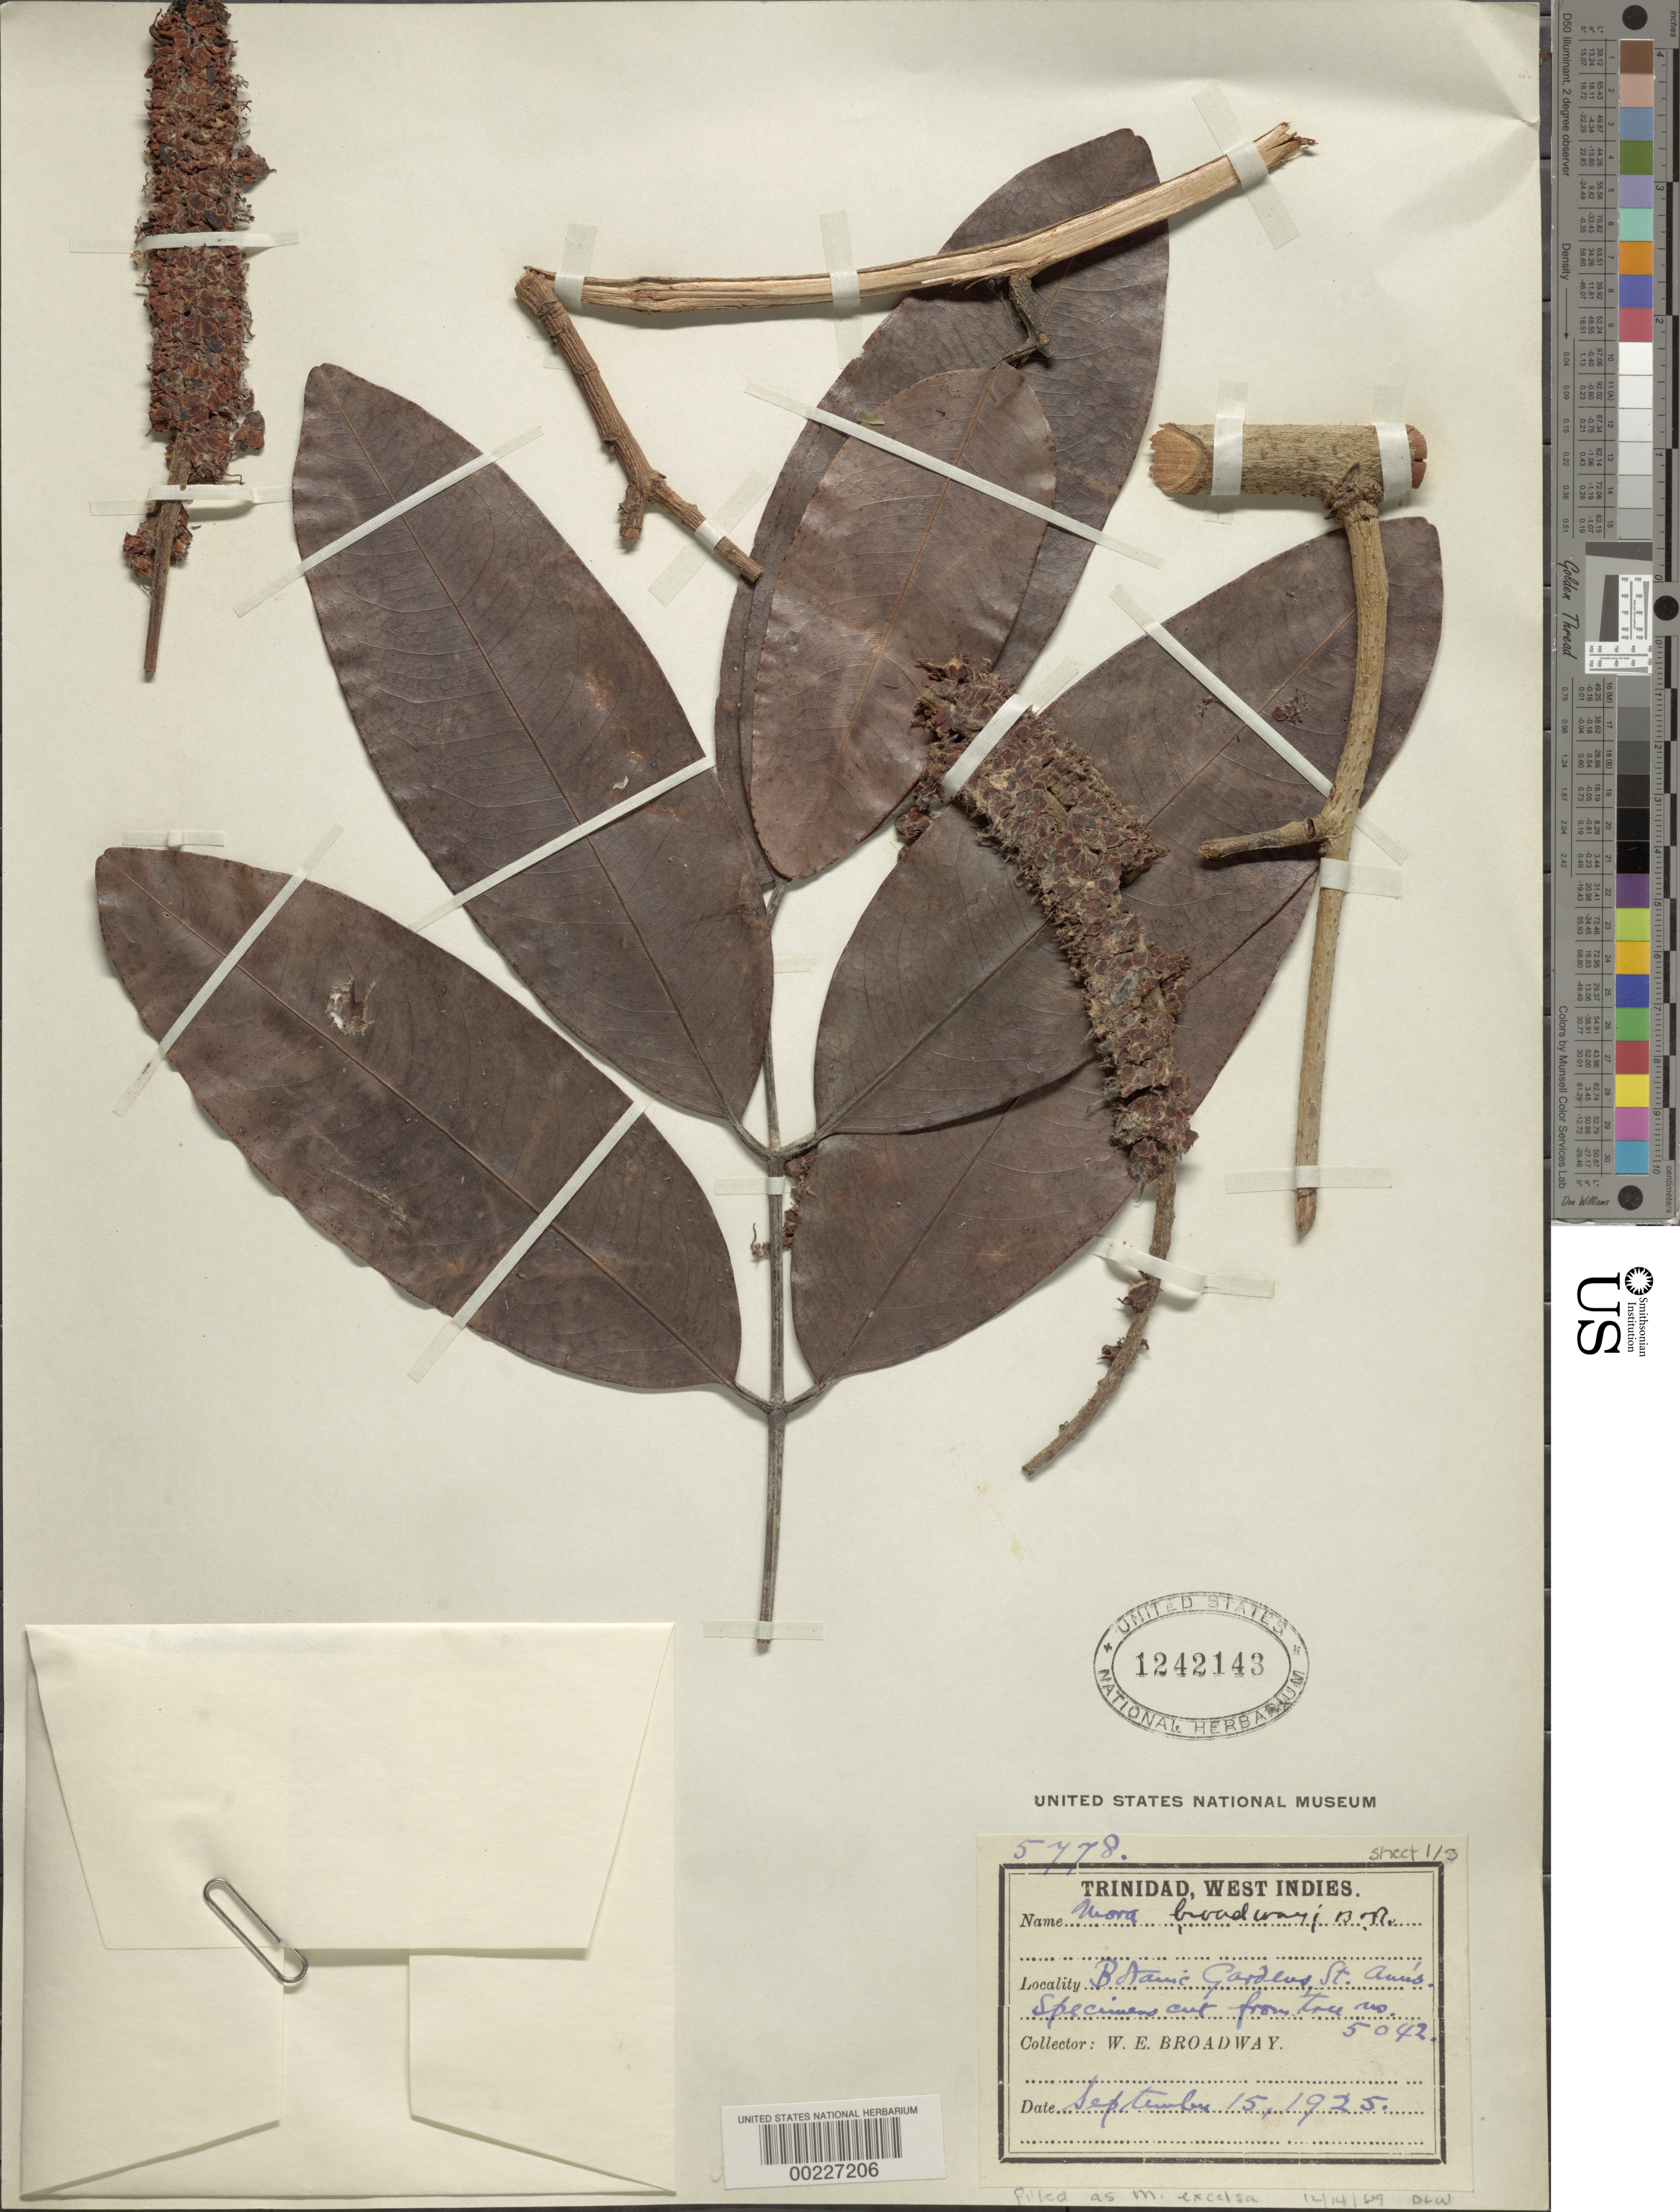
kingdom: Plantae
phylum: Tracheophyta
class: Magnoliopsida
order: Fabales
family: Fabaceae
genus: Mora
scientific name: Mora excelsa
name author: Benth.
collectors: W. E. Broadway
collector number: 5778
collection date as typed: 15 Sep 1925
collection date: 1925-09-15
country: Trinidad and Tobago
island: Trinidad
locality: Botanic garden, st. ann's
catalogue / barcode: US 1242143